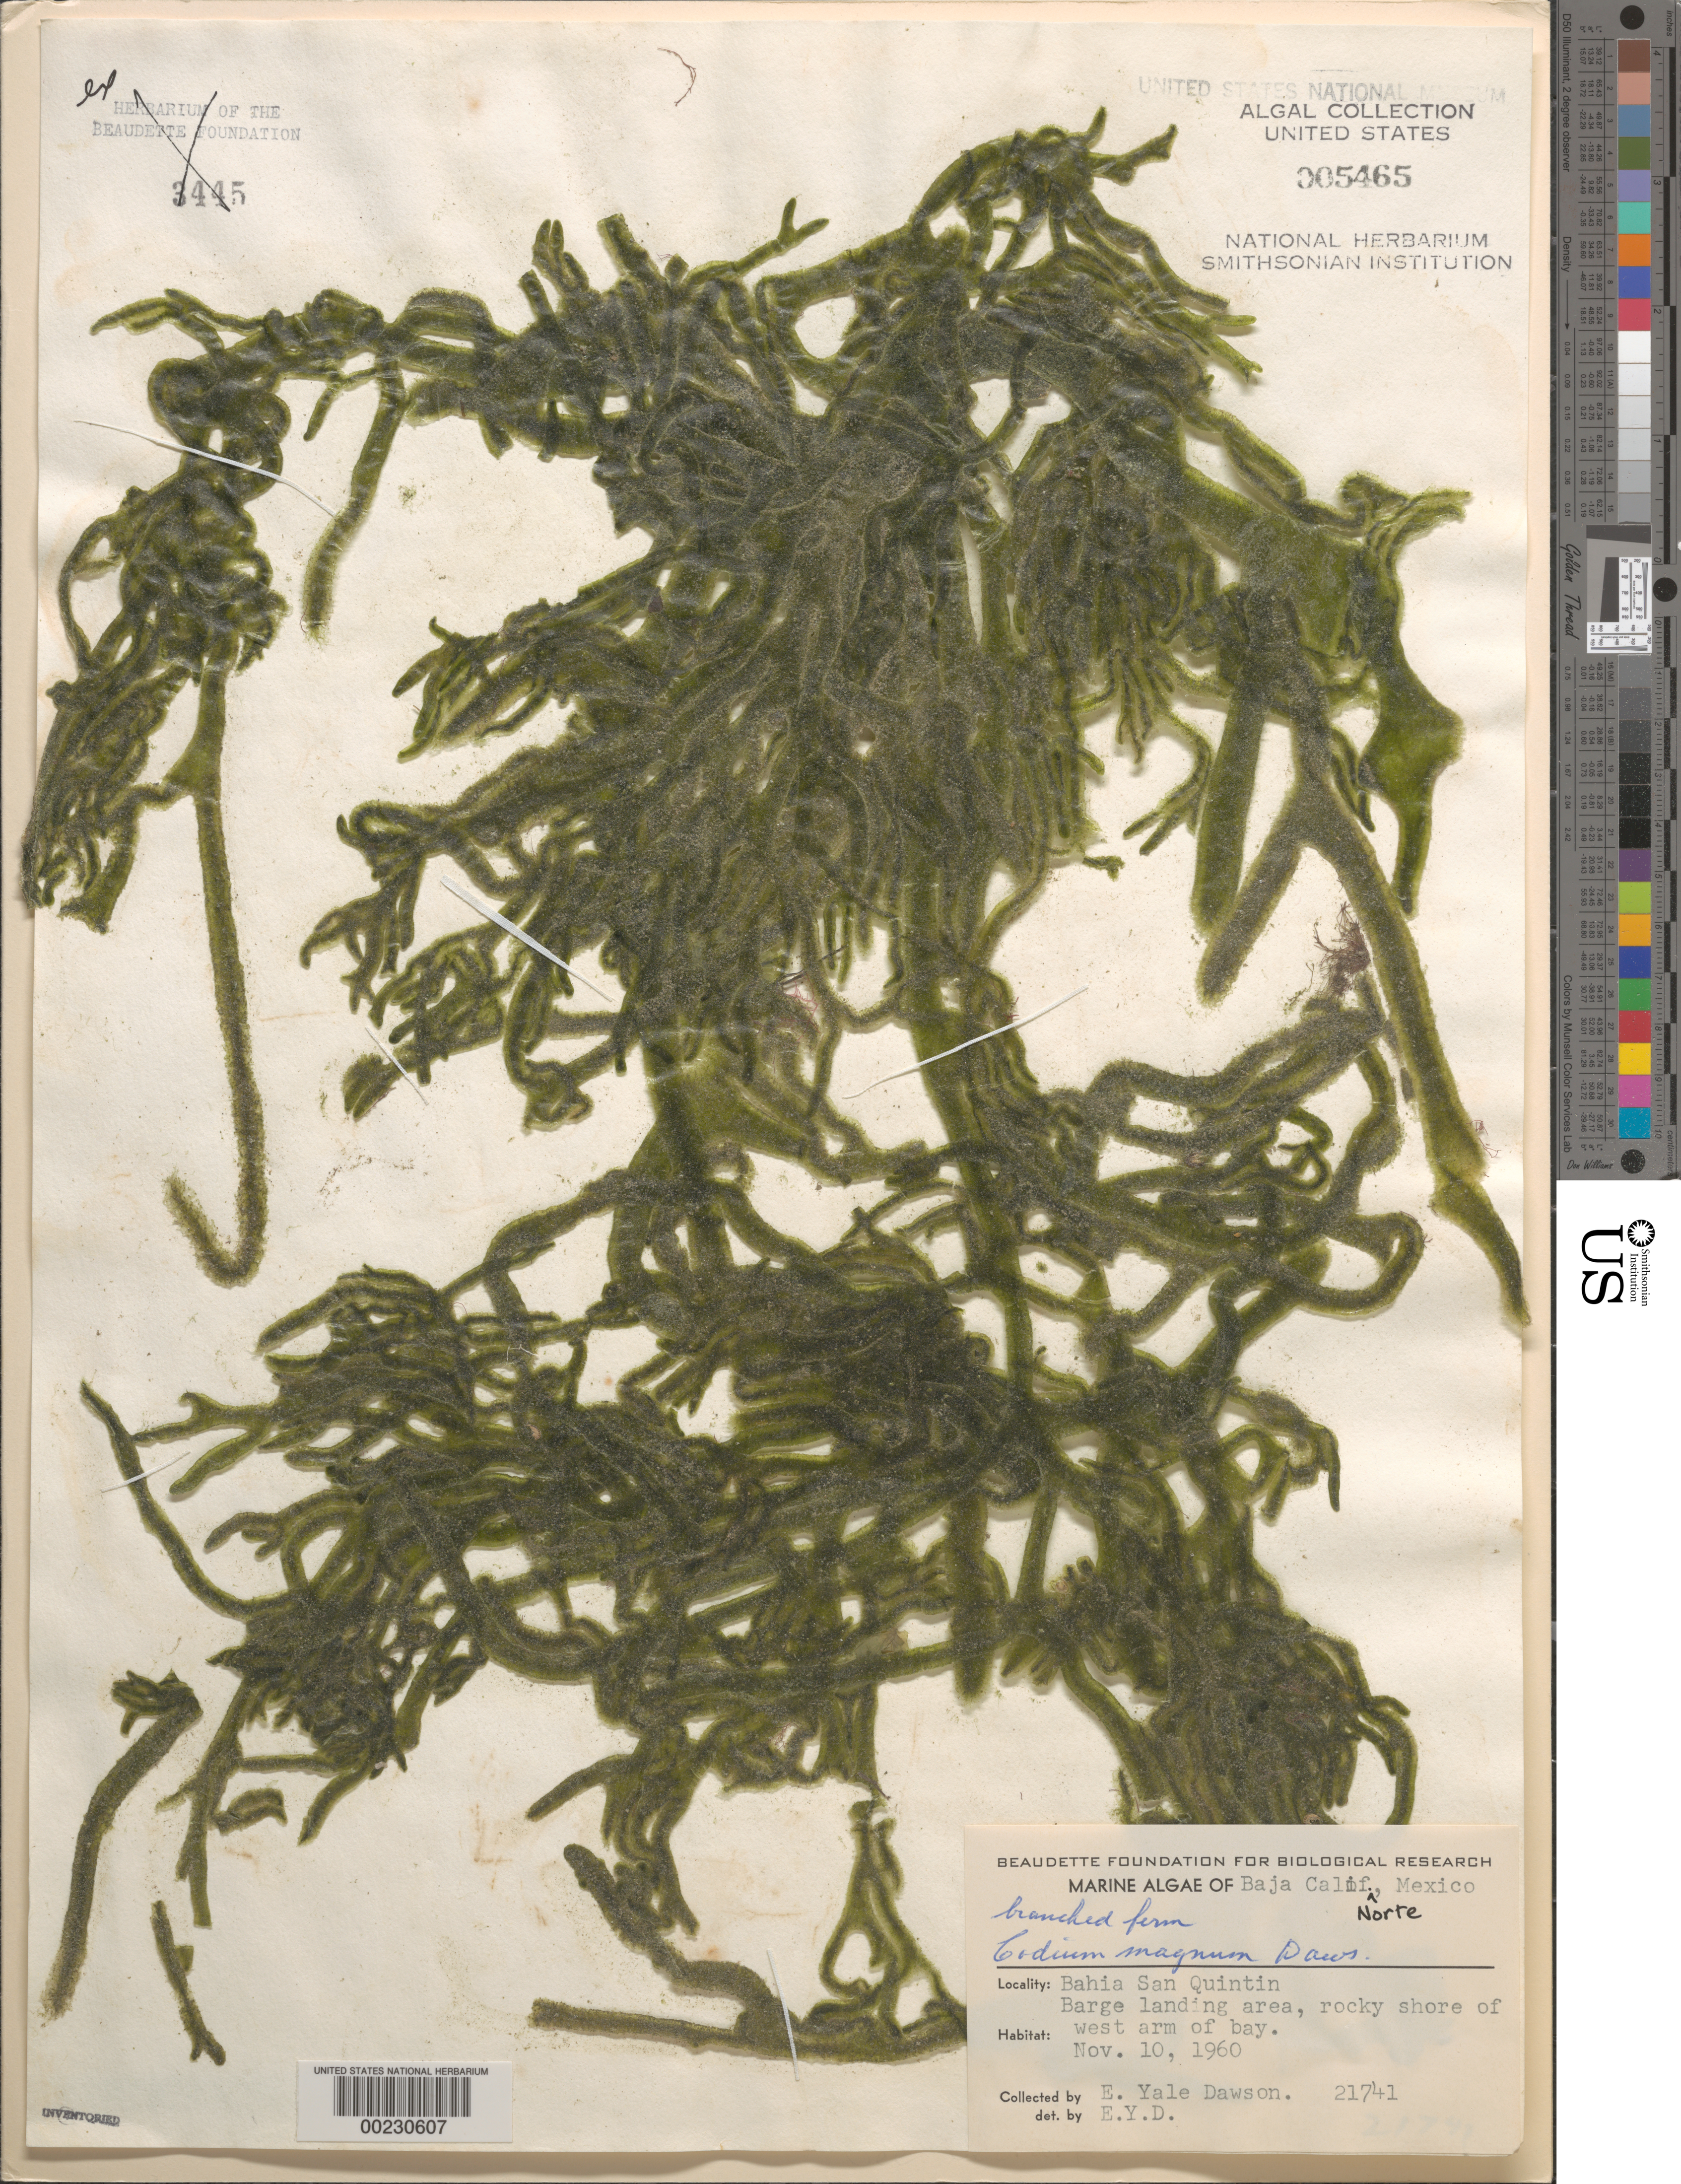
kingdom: Plantae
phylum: Chlorophyta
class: Ulvophyceae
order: Bryopsidales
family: Codiaceae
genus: Codium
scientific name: Codium amplivesiculatum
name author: Setch. & N.L. Gardner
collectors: E. Y. Dawson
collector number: EYD 21741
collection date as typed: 10 Nov 1960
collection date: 1960-11-10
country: Mexico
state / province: Baja California Norte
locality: Bahia San Quintin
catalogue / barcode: US 5465